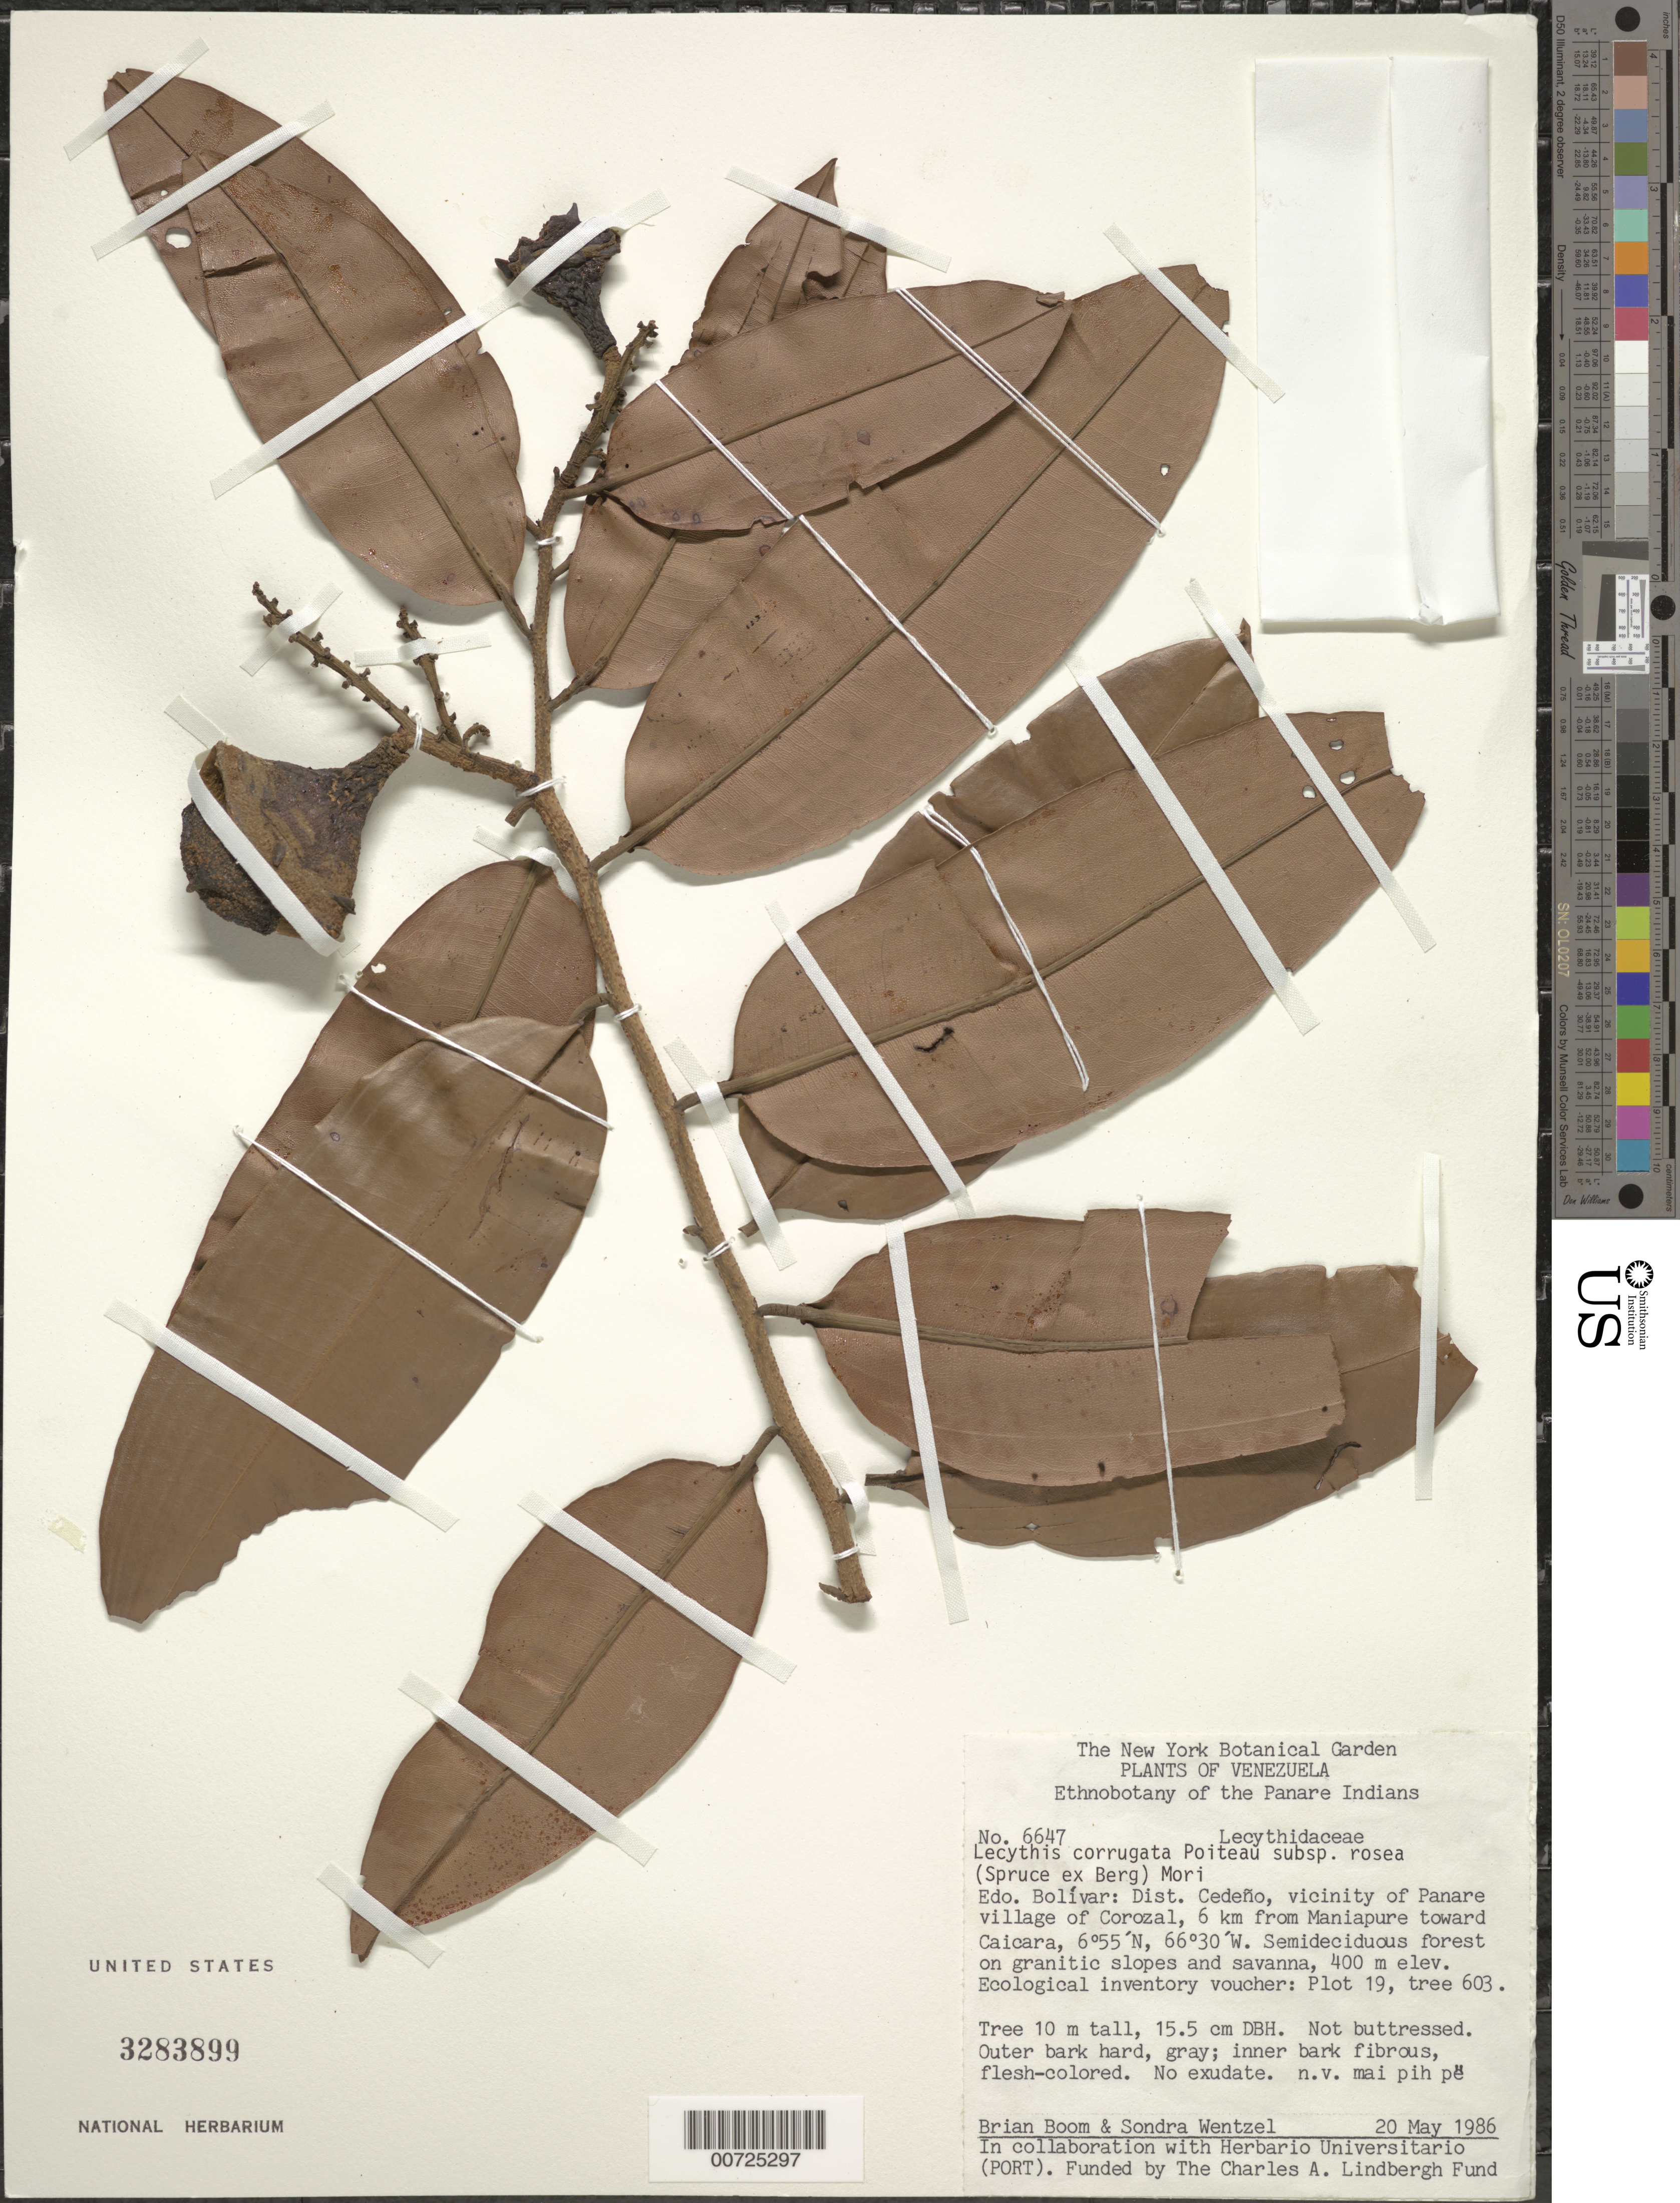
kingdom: Plantae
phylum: Tracheophyta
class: Magnoliopsida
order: Ericales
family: Lecythidaceae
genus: Lecythis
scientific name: Lecythis corrugata subsp. rosea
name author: (O. Berg) S.A. Mori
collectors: B. M. Boom & S. Wentzel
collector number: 6647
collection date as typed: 20-May-86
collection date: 1986-05-20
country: Venezuela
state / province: Bolívar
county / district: Cedeño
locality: Panare village of Corozal, vic., 6 km from Maniapure toward Caicara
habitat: Semideciduous forest on granitic slopes and savanna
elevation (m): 400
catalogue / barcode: US 3283899